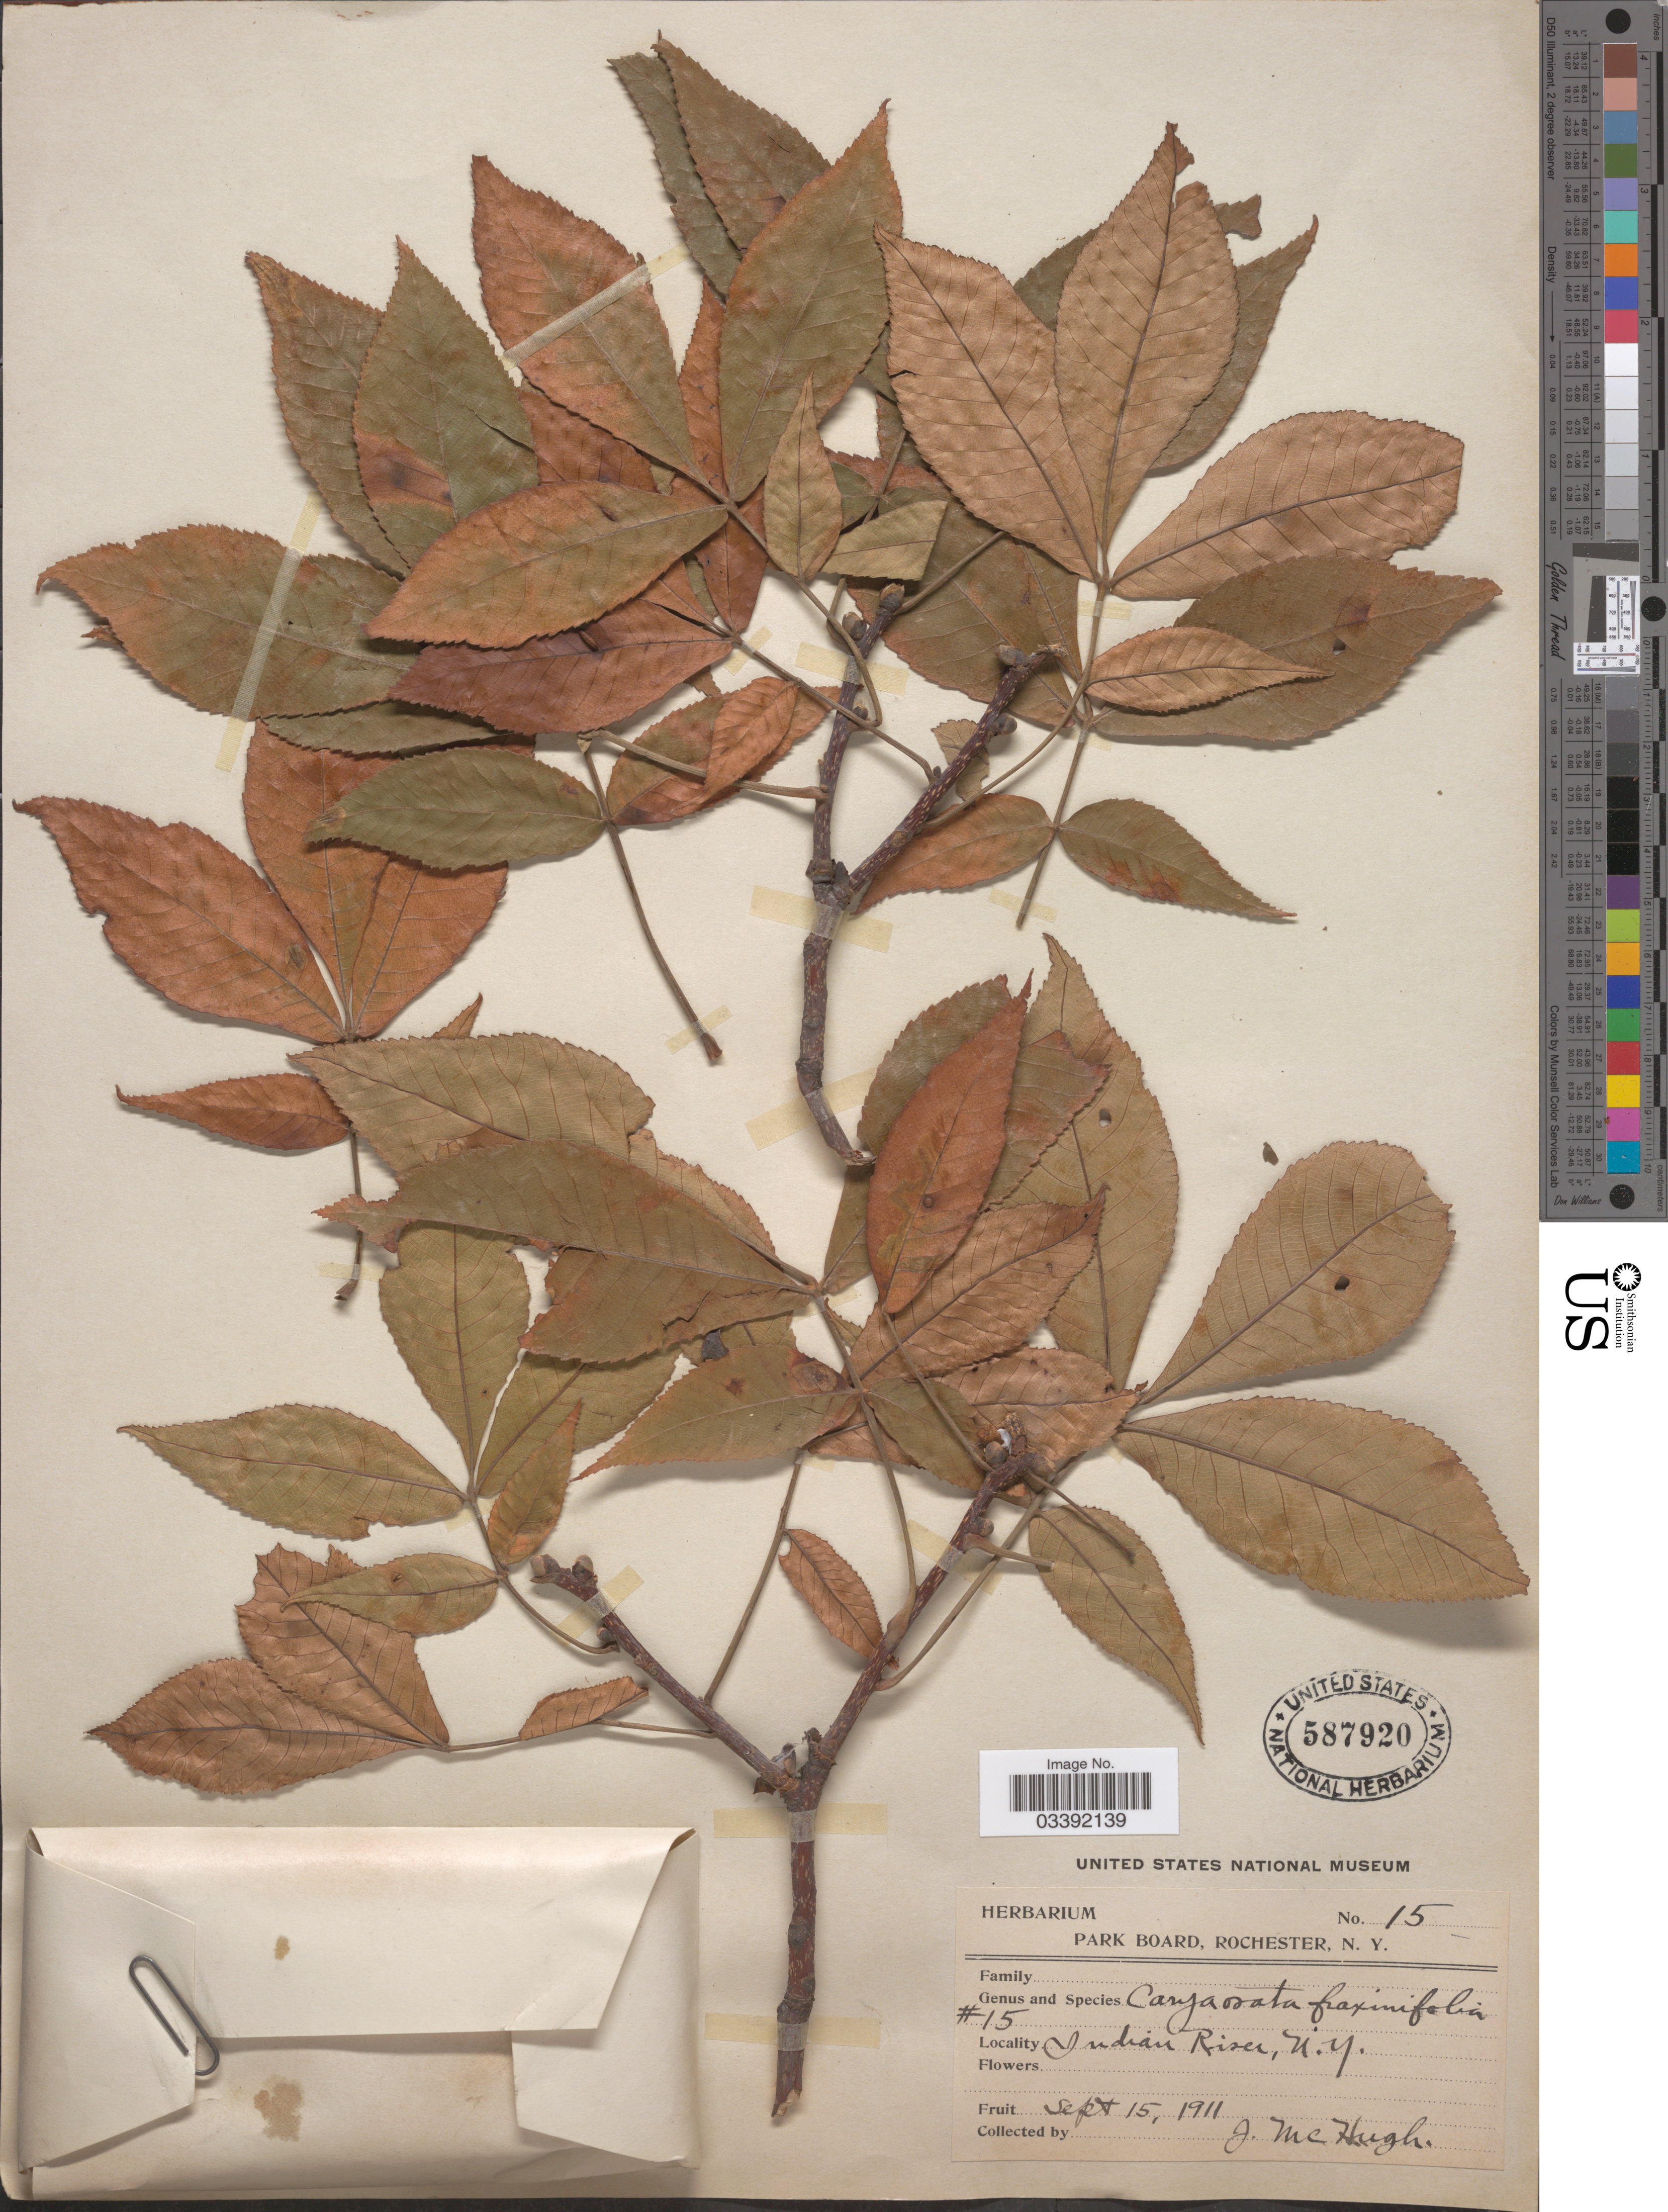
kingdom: Plantae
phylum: Tracheophyta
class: Magnoliopsida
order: Fagales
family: Juglandaceae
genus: Carya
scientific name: Carya ovata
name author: (Mill.) K. Koch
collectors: J. McHugh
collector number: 15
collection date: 1911-09-15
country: United States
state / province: New York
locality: Indian River.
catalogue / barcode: US 587920